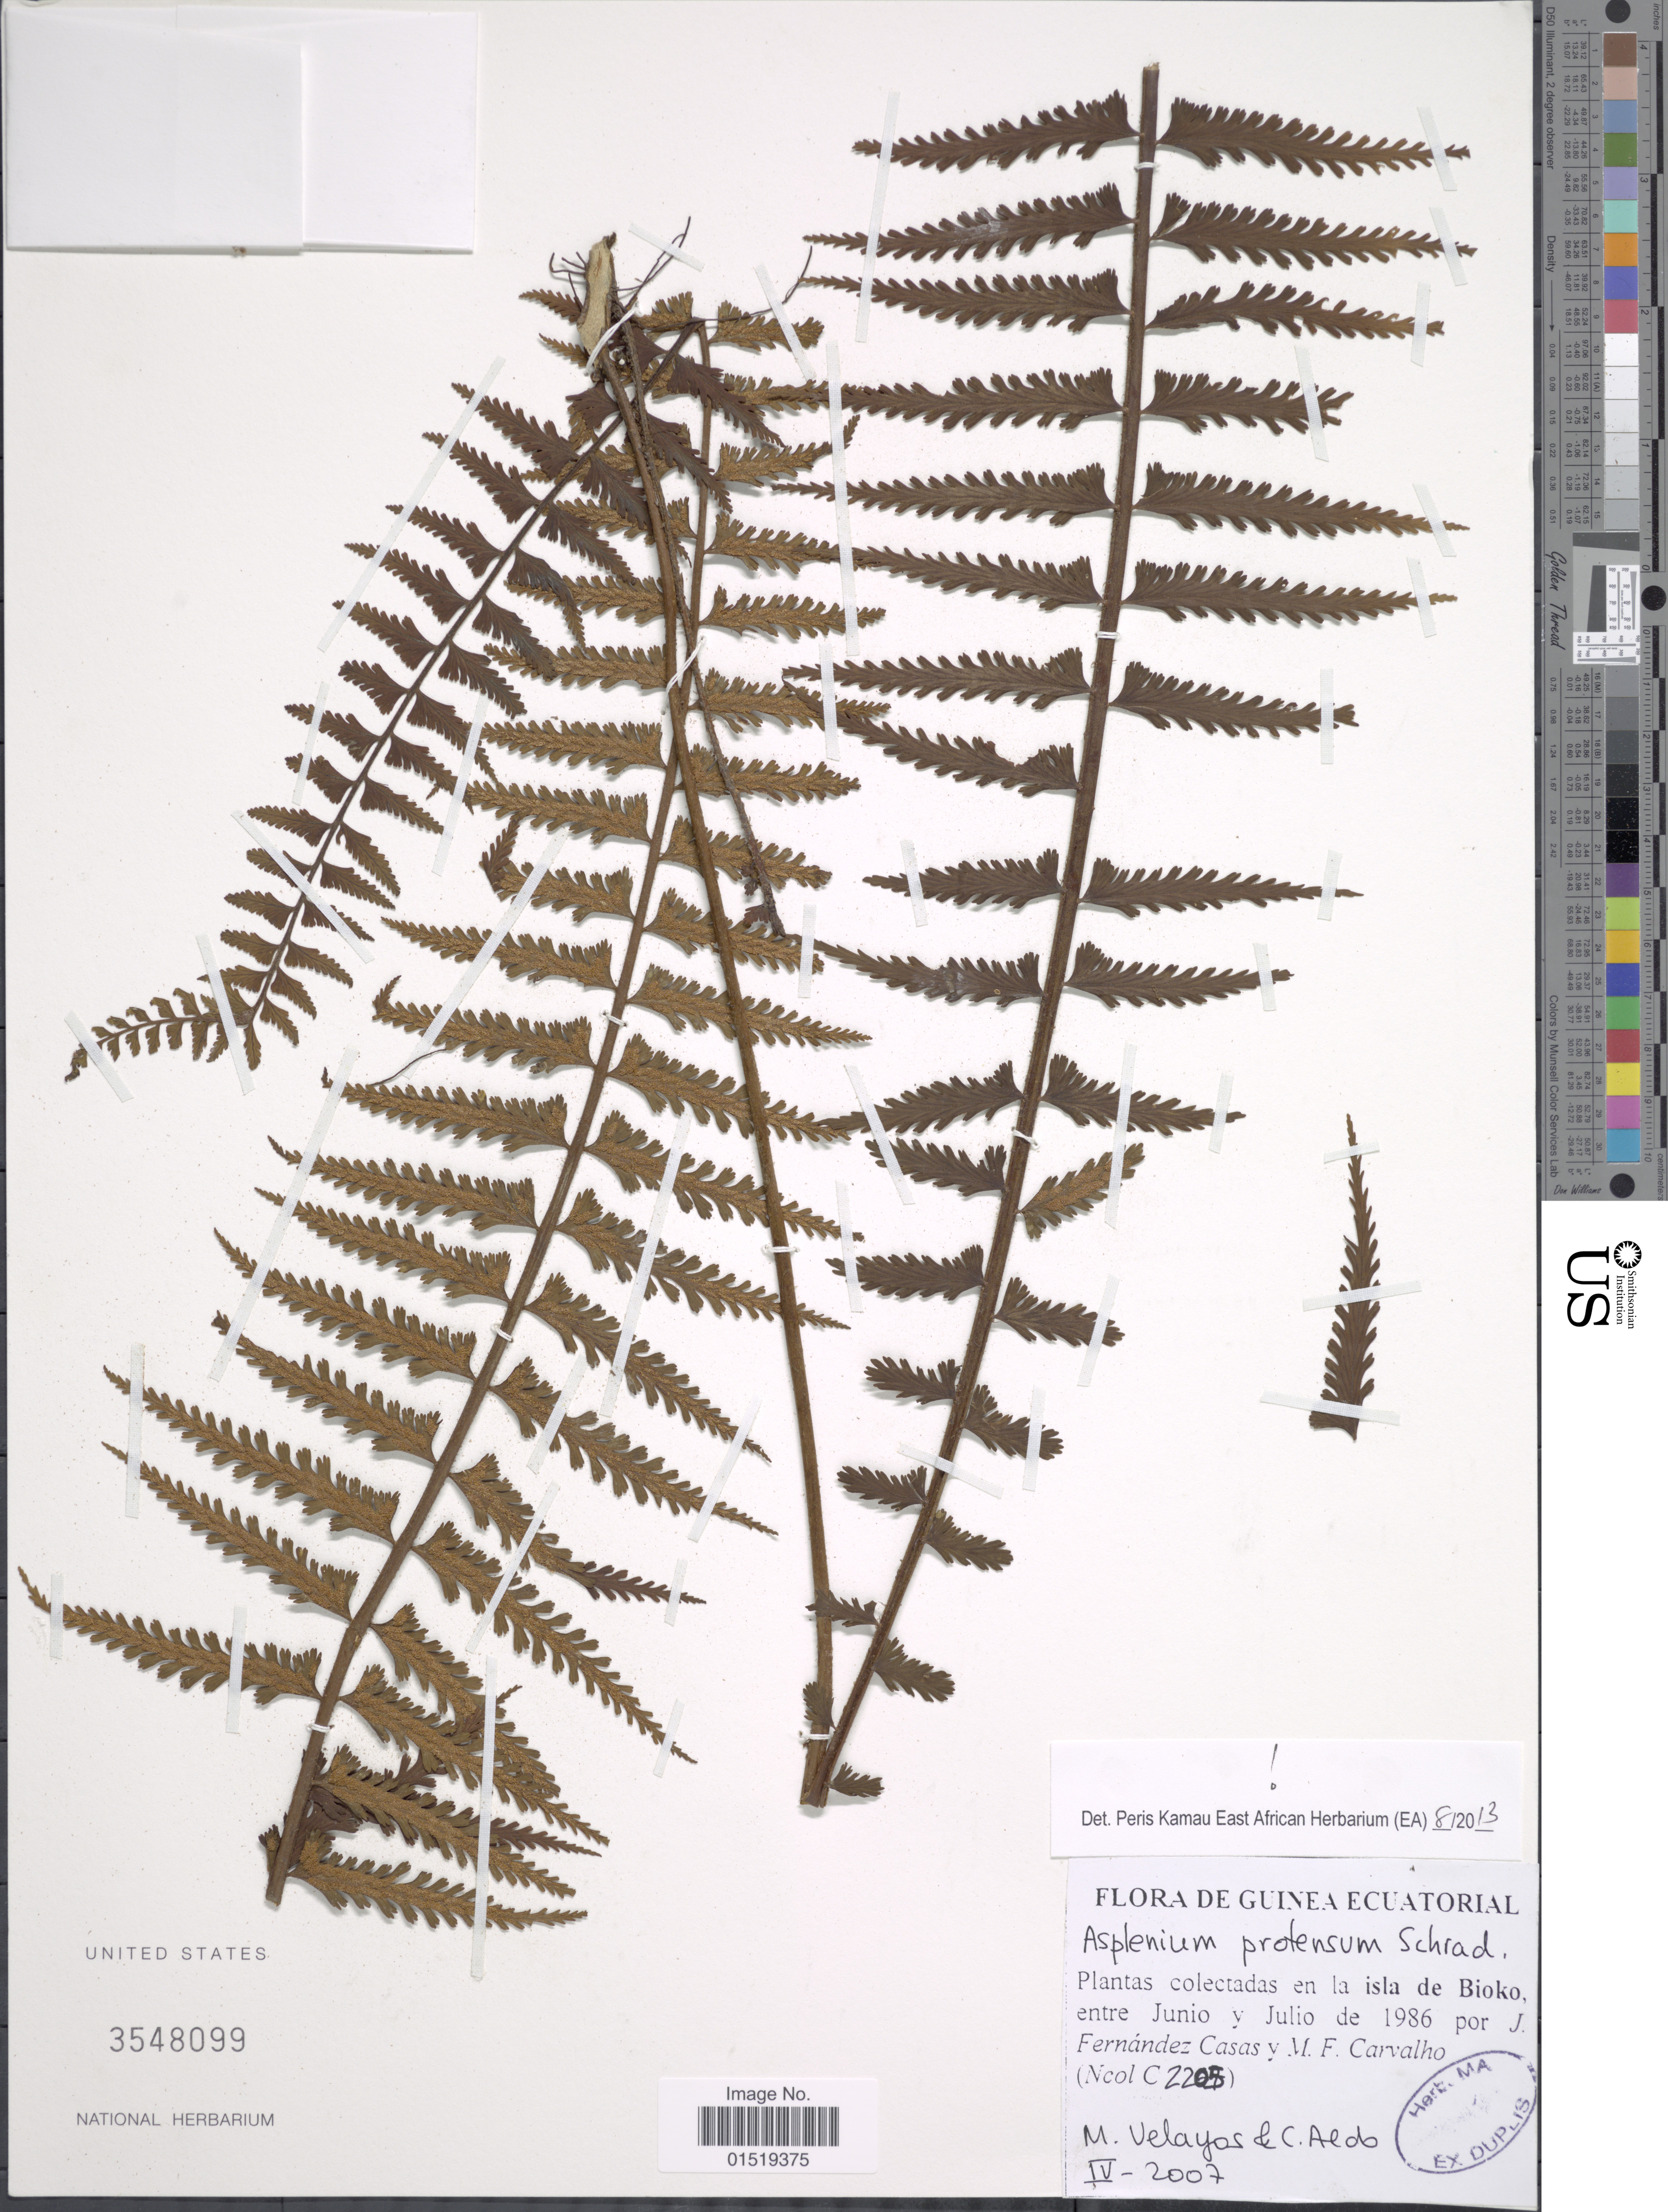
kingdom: Plantae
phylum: Tracheophyta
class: Polypodiopsida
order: Polypodiales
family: Aspleniaceae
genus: Asplenium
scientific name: Asplenium protensum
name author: Schrad.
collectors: J. Casas & M. F. Carvalho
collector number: C2205*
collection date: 1986-06/1986-07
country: Equatorial Guinea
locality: Isla de Bioko.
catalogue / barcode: US 3548099